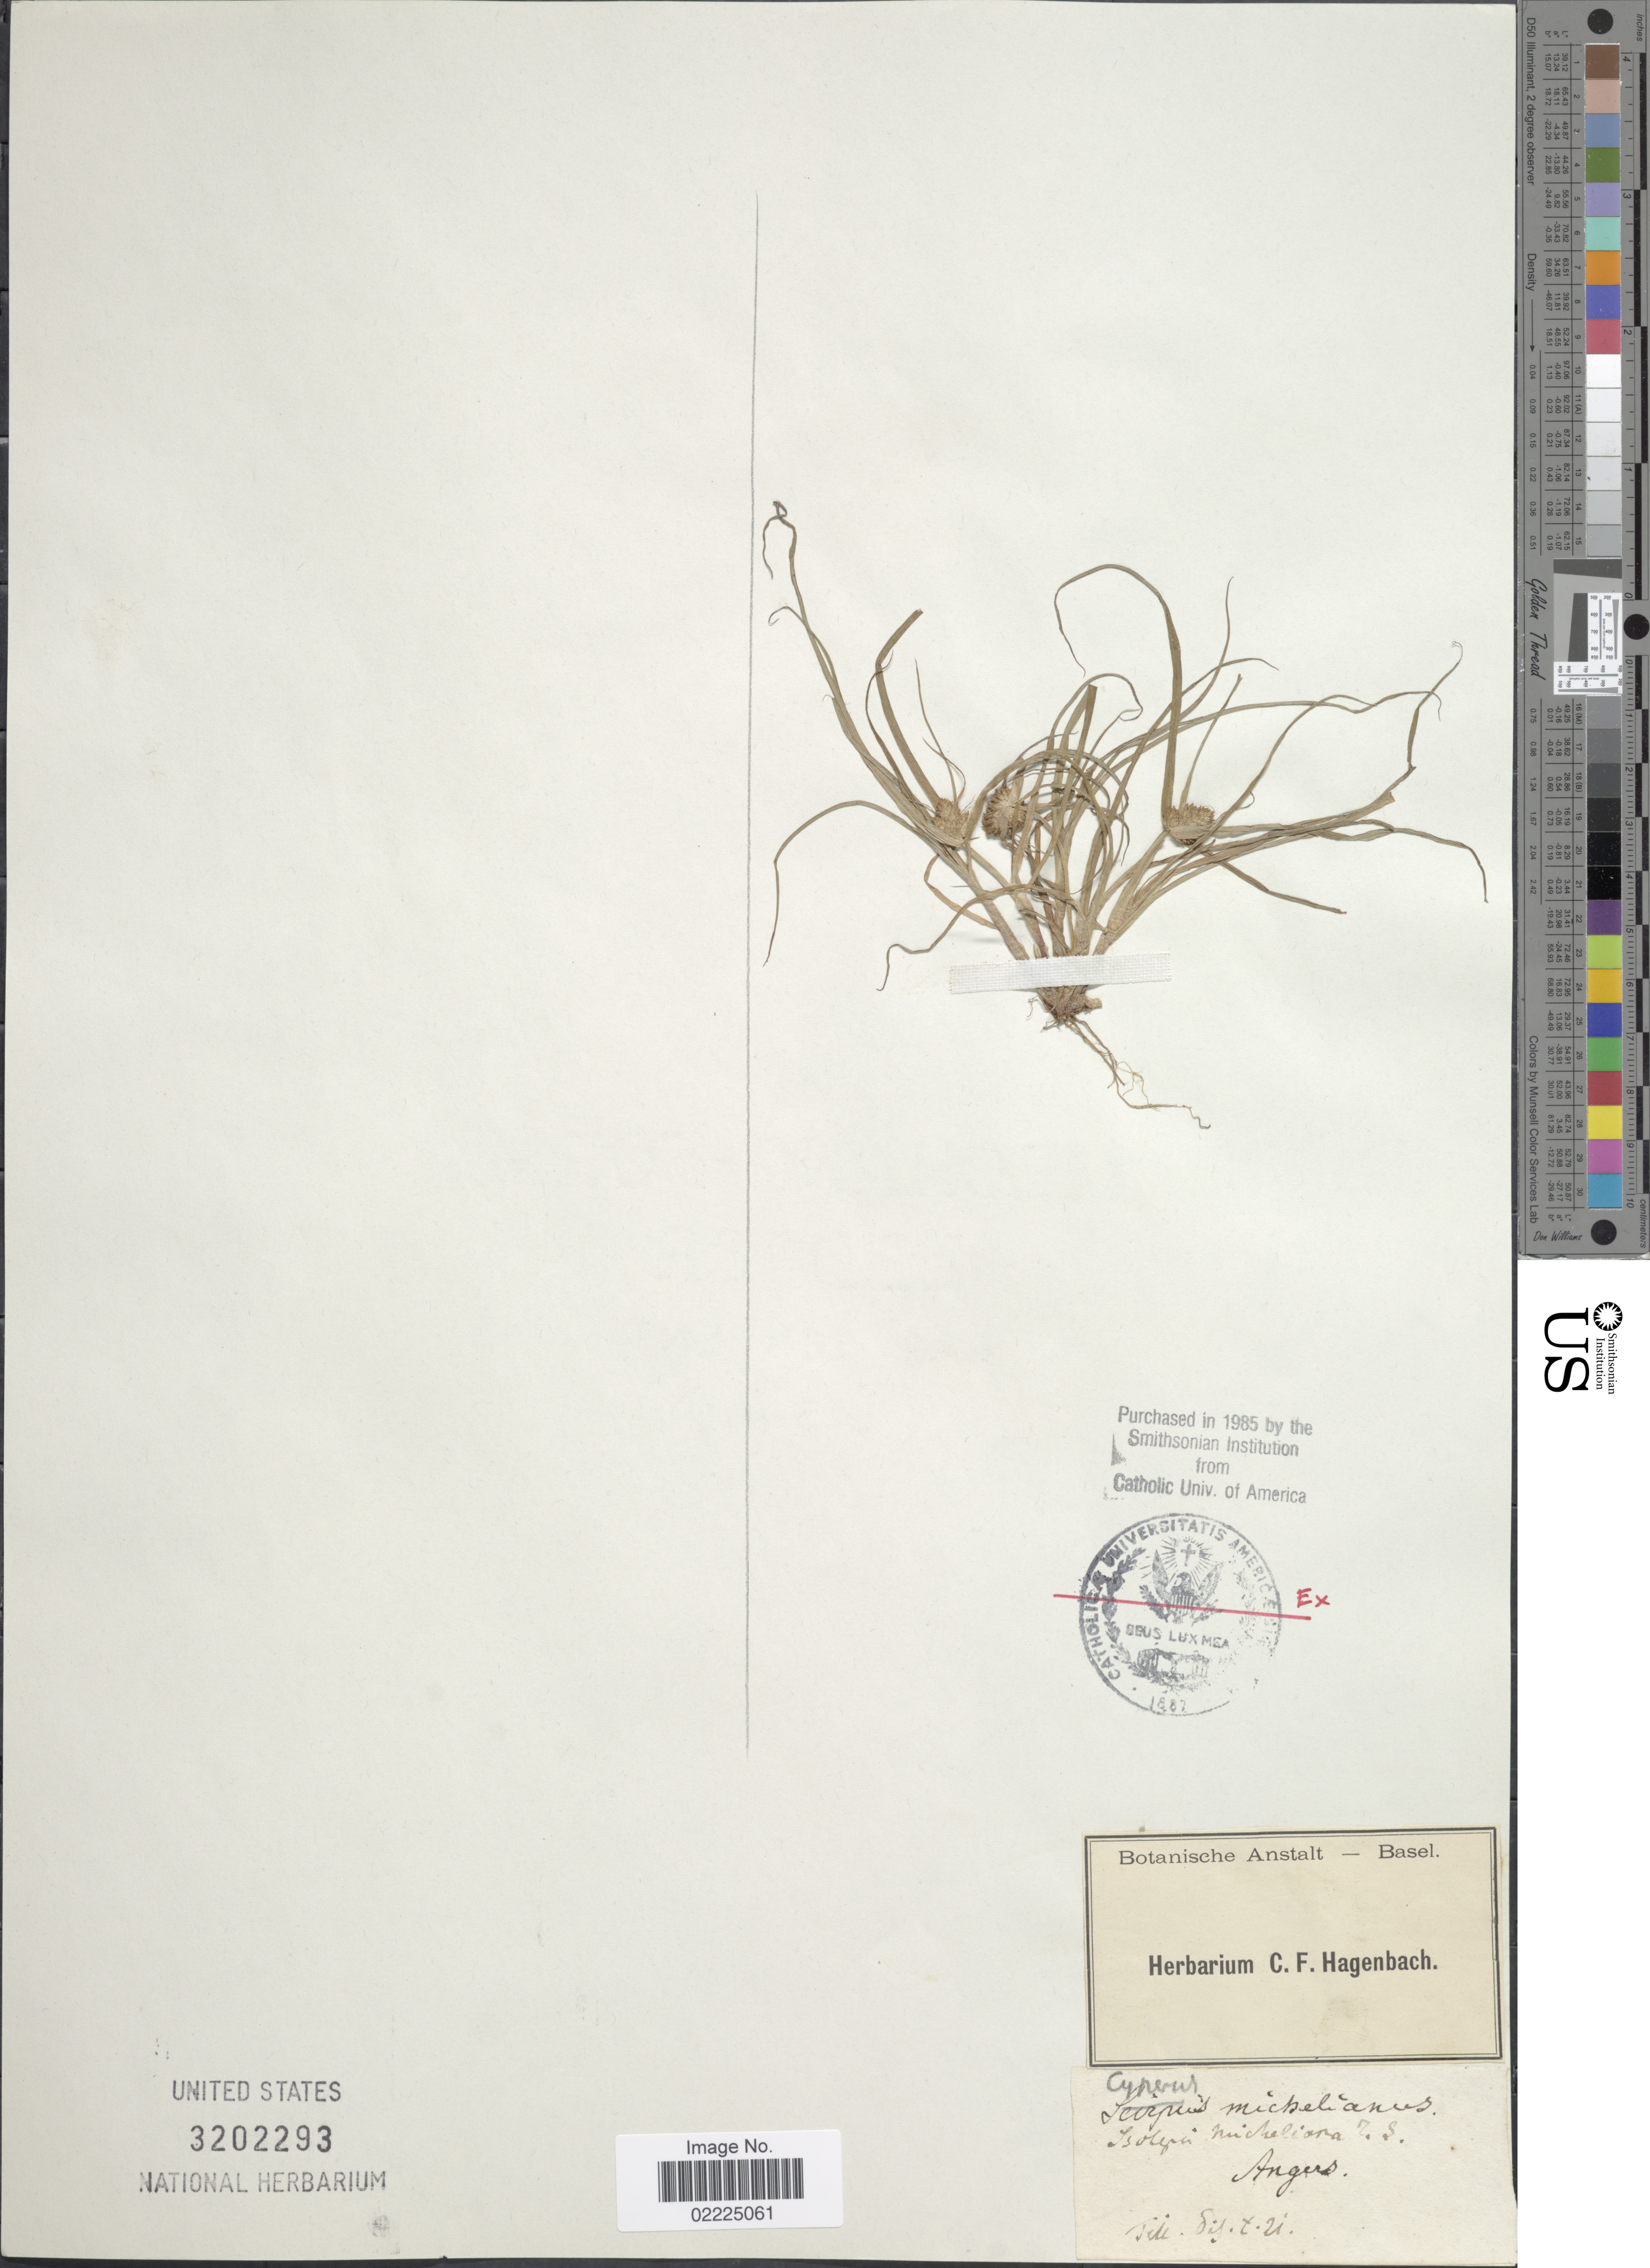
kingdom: Plantae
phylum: Tracheophyta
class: Liliopsida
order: Poales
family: Cyperaceae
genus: Cyperus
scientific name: Cyperus michelianus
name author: (L.) Delile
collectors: Ex herb. C. F. Hagenbach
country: France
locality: Angers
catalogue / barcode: US 3202293